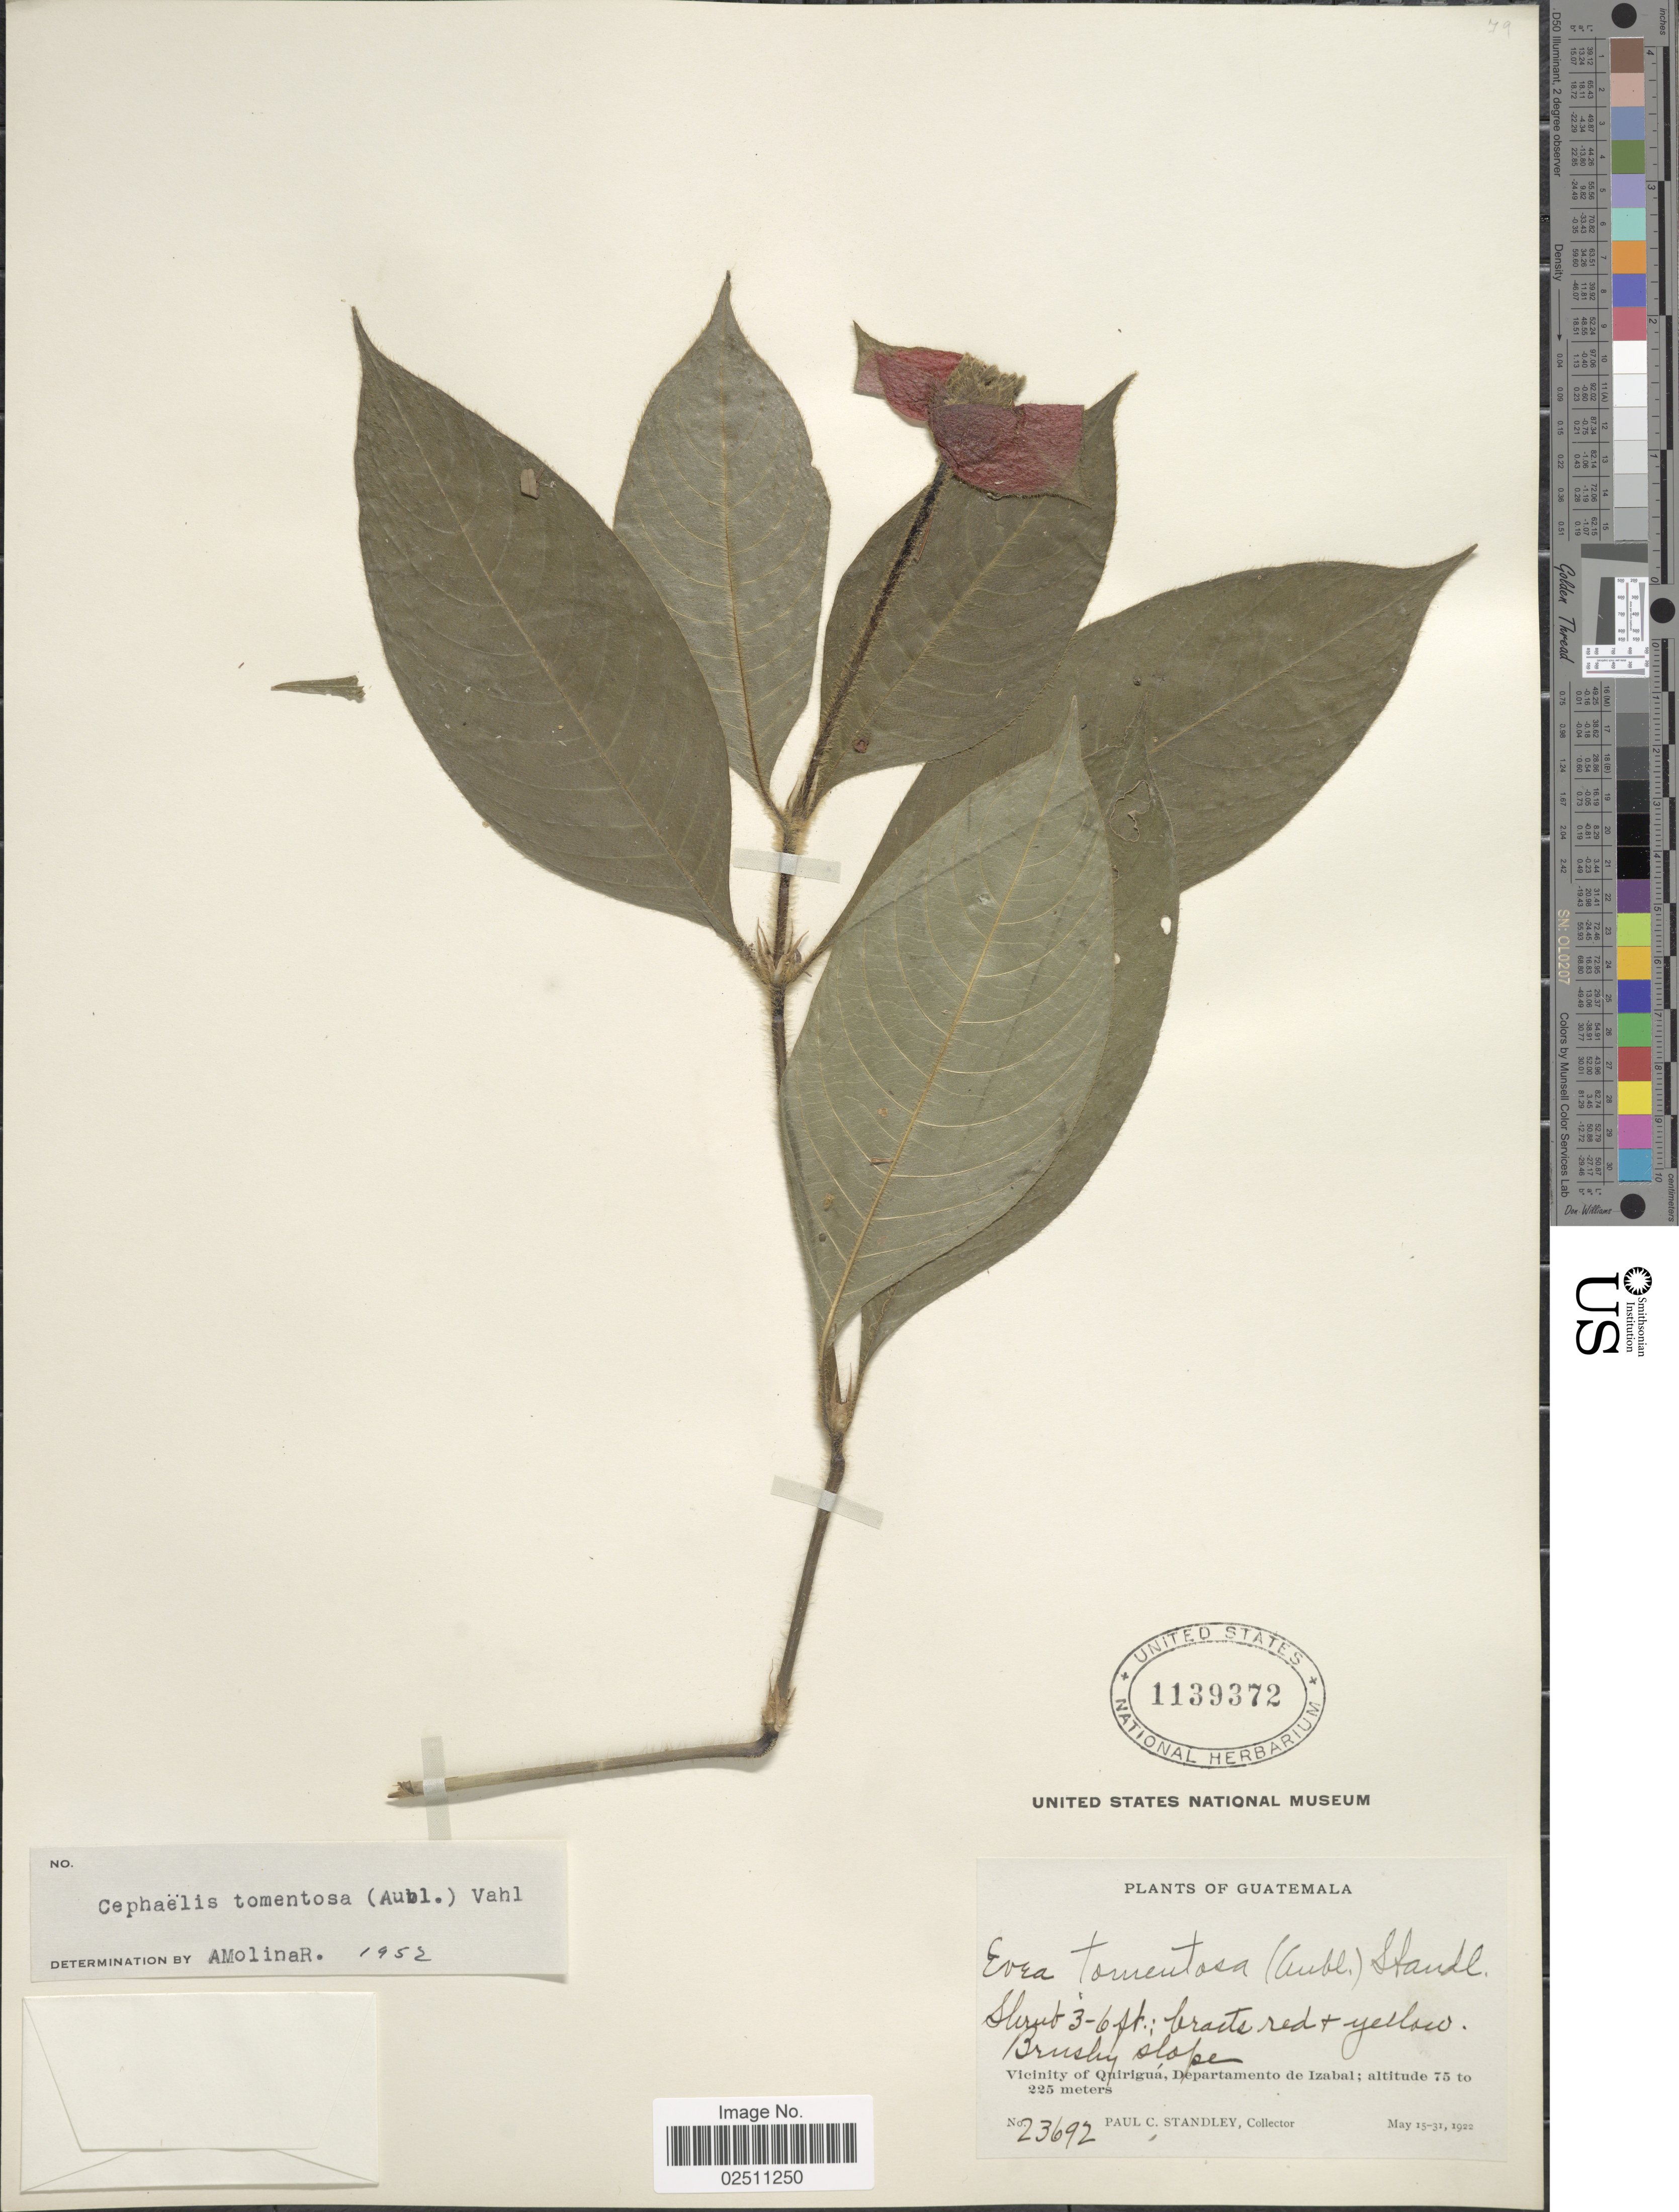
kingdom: Plantae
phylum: Tracheophyta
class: Magnoliopsida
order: Gentianales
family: Rubiaceae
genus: Psychotria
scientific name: Psychotria poeppigiana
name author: Müll. Arg.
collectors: P. C. Standley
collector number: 23692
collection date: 1922-05-15/1922-05-31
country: Guatemala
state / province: Izabal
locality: Vicinity of Quirigua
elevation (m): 75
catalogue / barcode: US 1139372